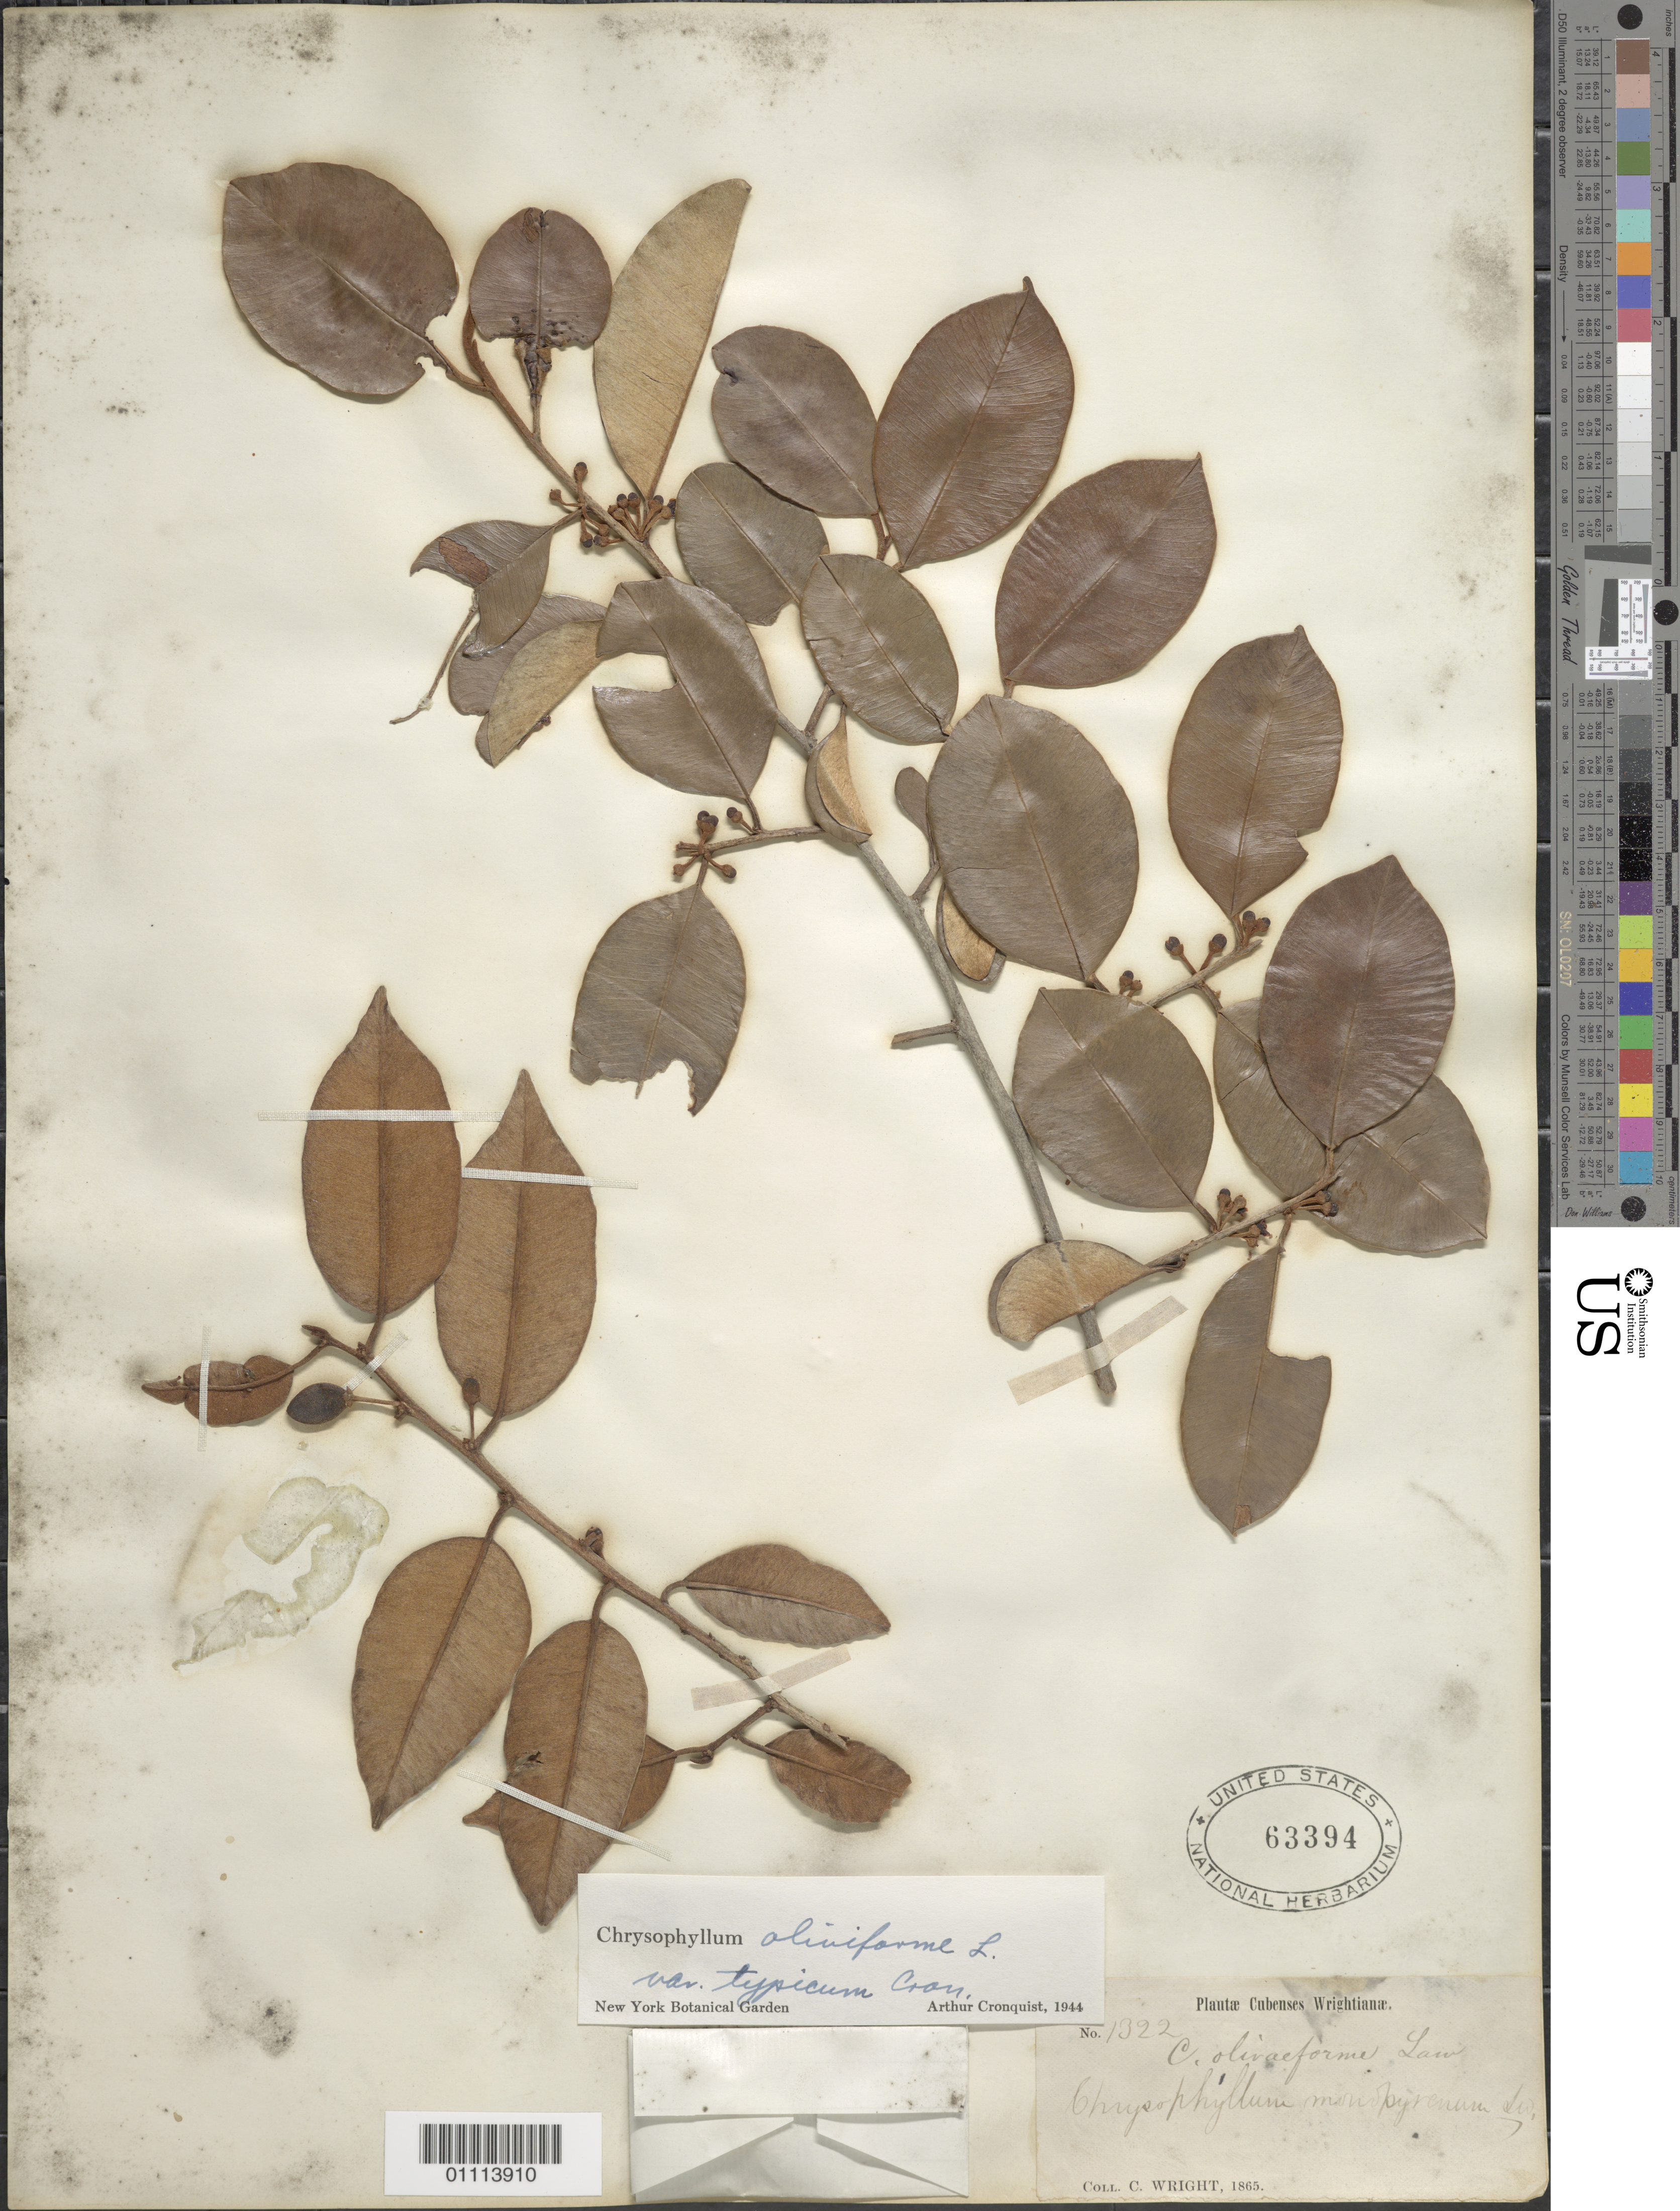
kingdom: Plantae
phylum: Tracheophyta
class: Magnoliopsida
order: Ericales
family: Sapotaceae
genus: Chrysophyllum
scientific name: Chrysophyllum oliviforme var. typicum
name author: Cronq.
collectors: C. Wright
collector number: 1322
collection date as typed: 1865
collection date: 1865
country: Cuba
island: Cuba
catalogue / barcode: US 63394